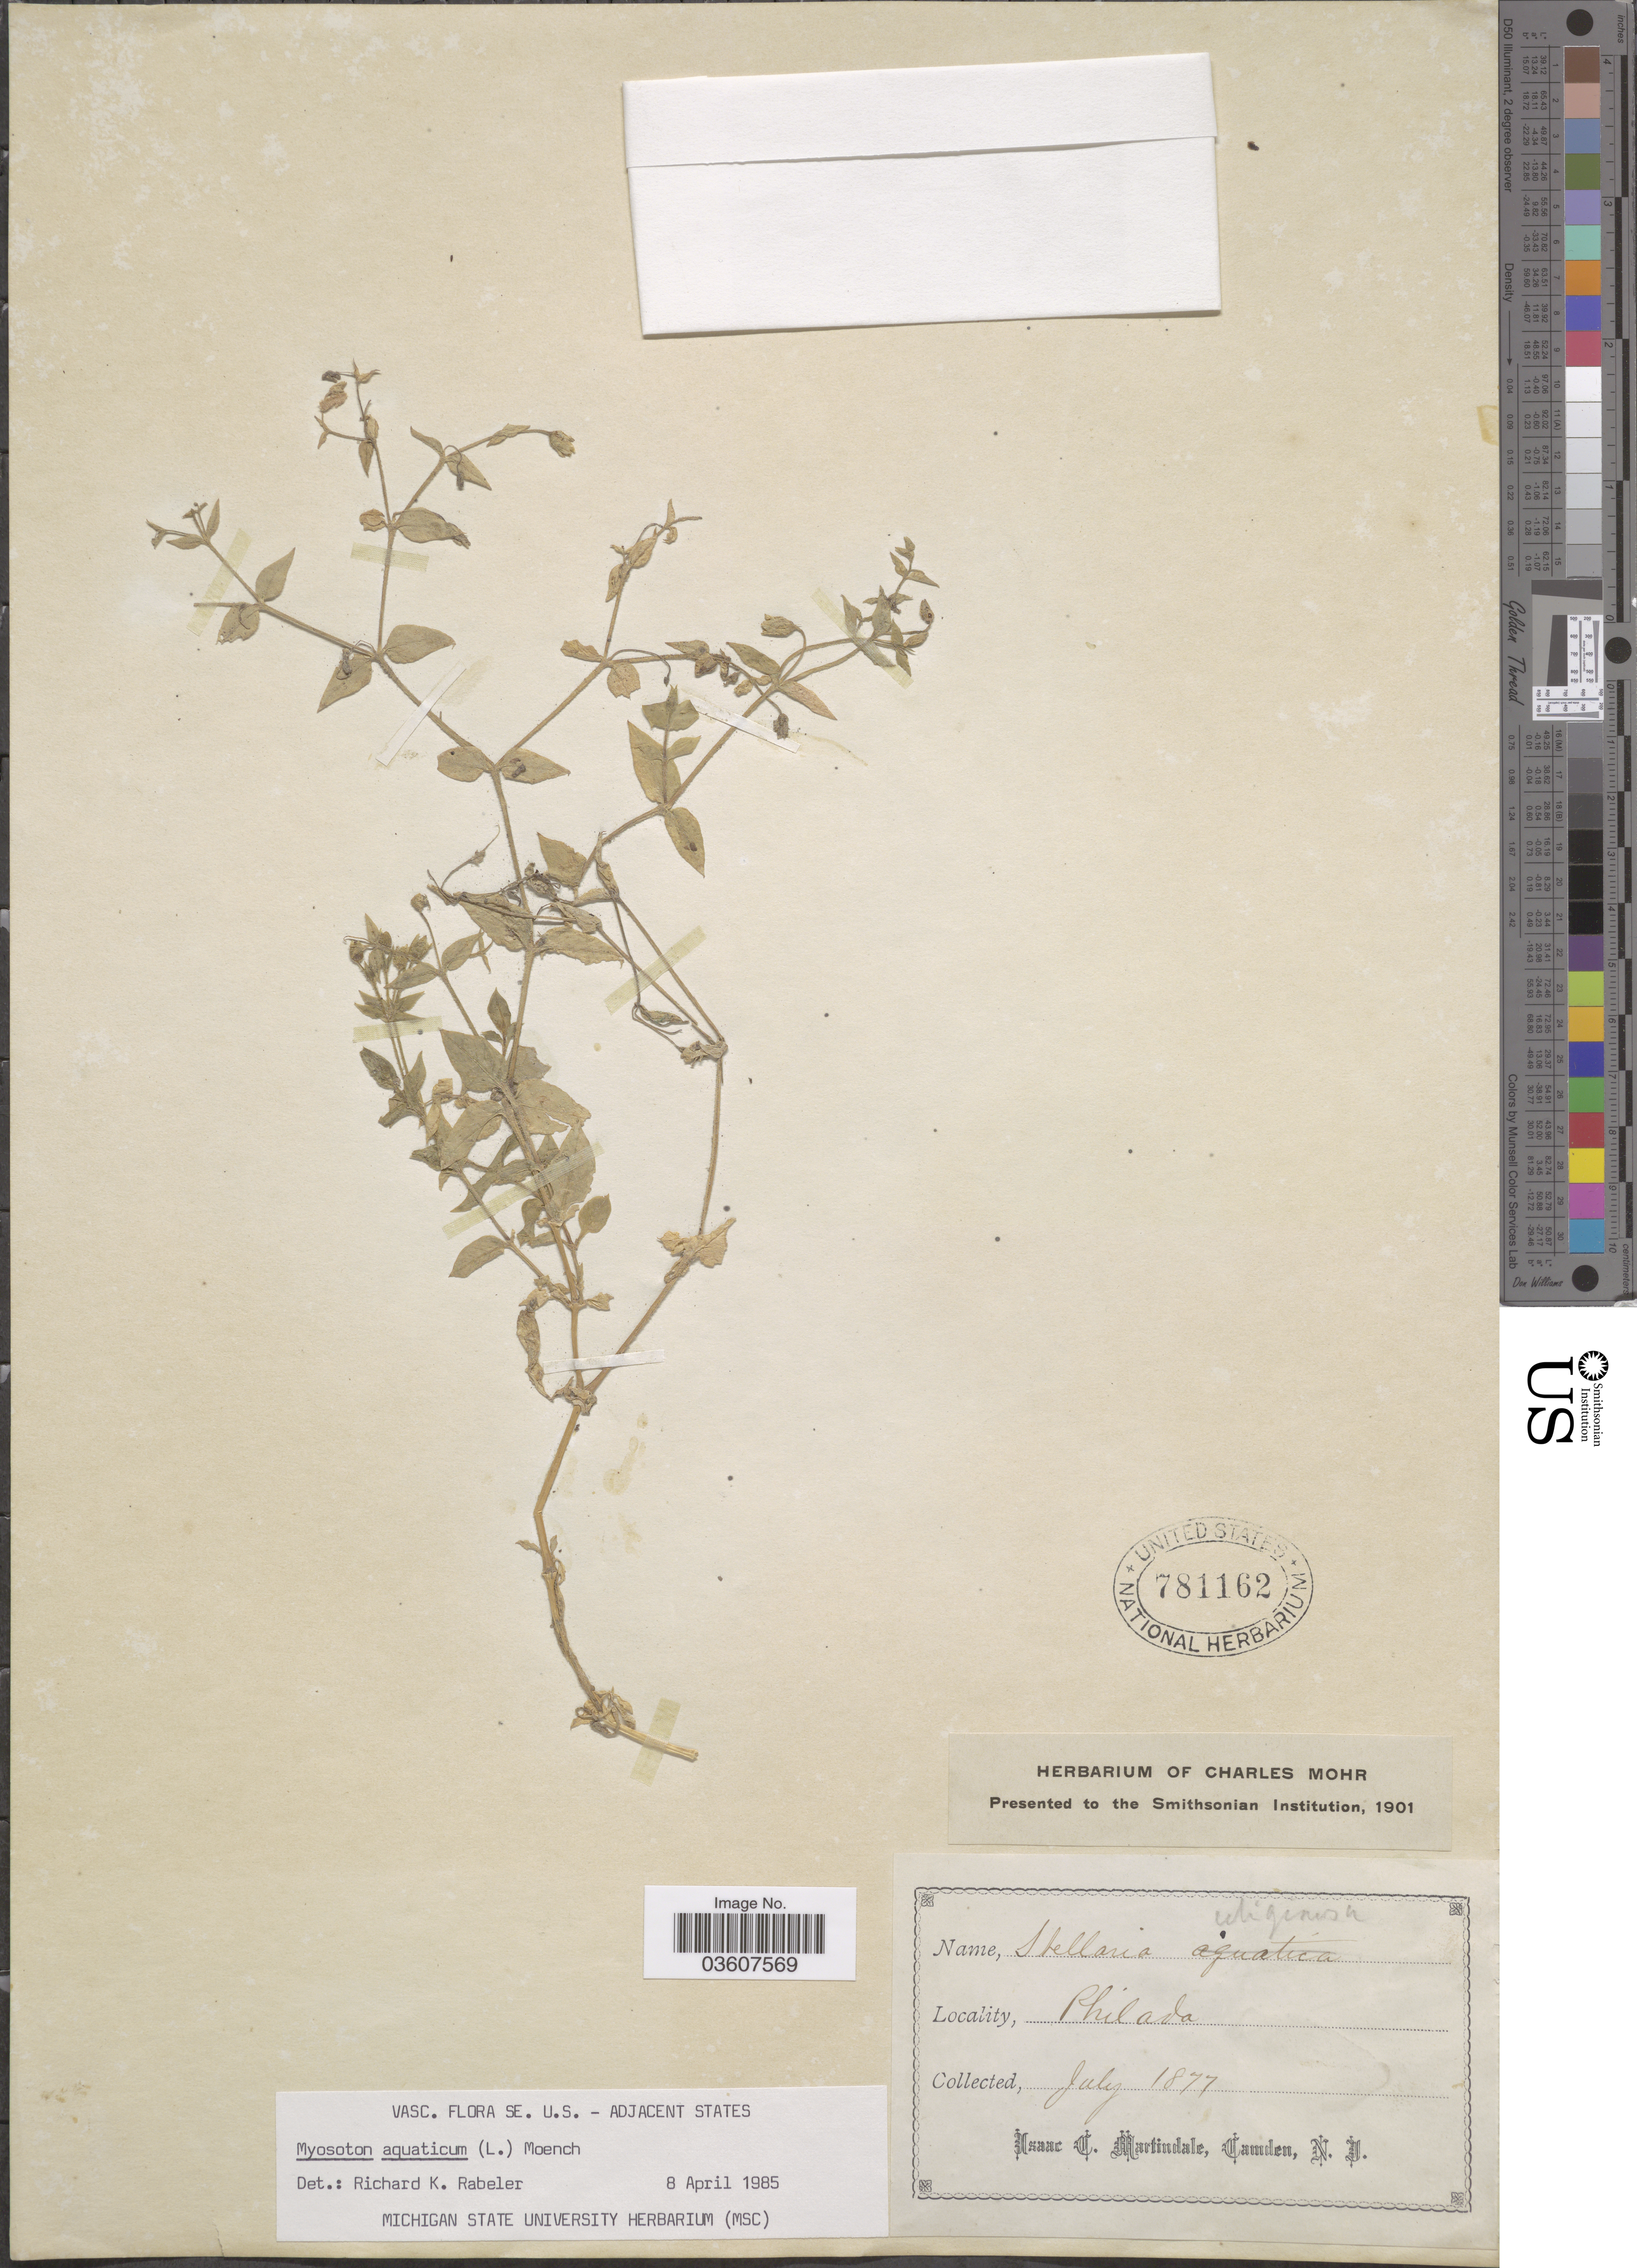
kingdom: Plantae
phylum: Tracheophyta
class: Magnoliopsida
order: Caryophyllales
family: Caryophyllaceae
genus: Stellaria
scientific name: Stellaria aquatica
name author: L.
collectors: I. C. Martindale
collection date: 1877-07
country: United States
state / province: New Jersey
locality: Philada.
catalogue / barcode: US 781162